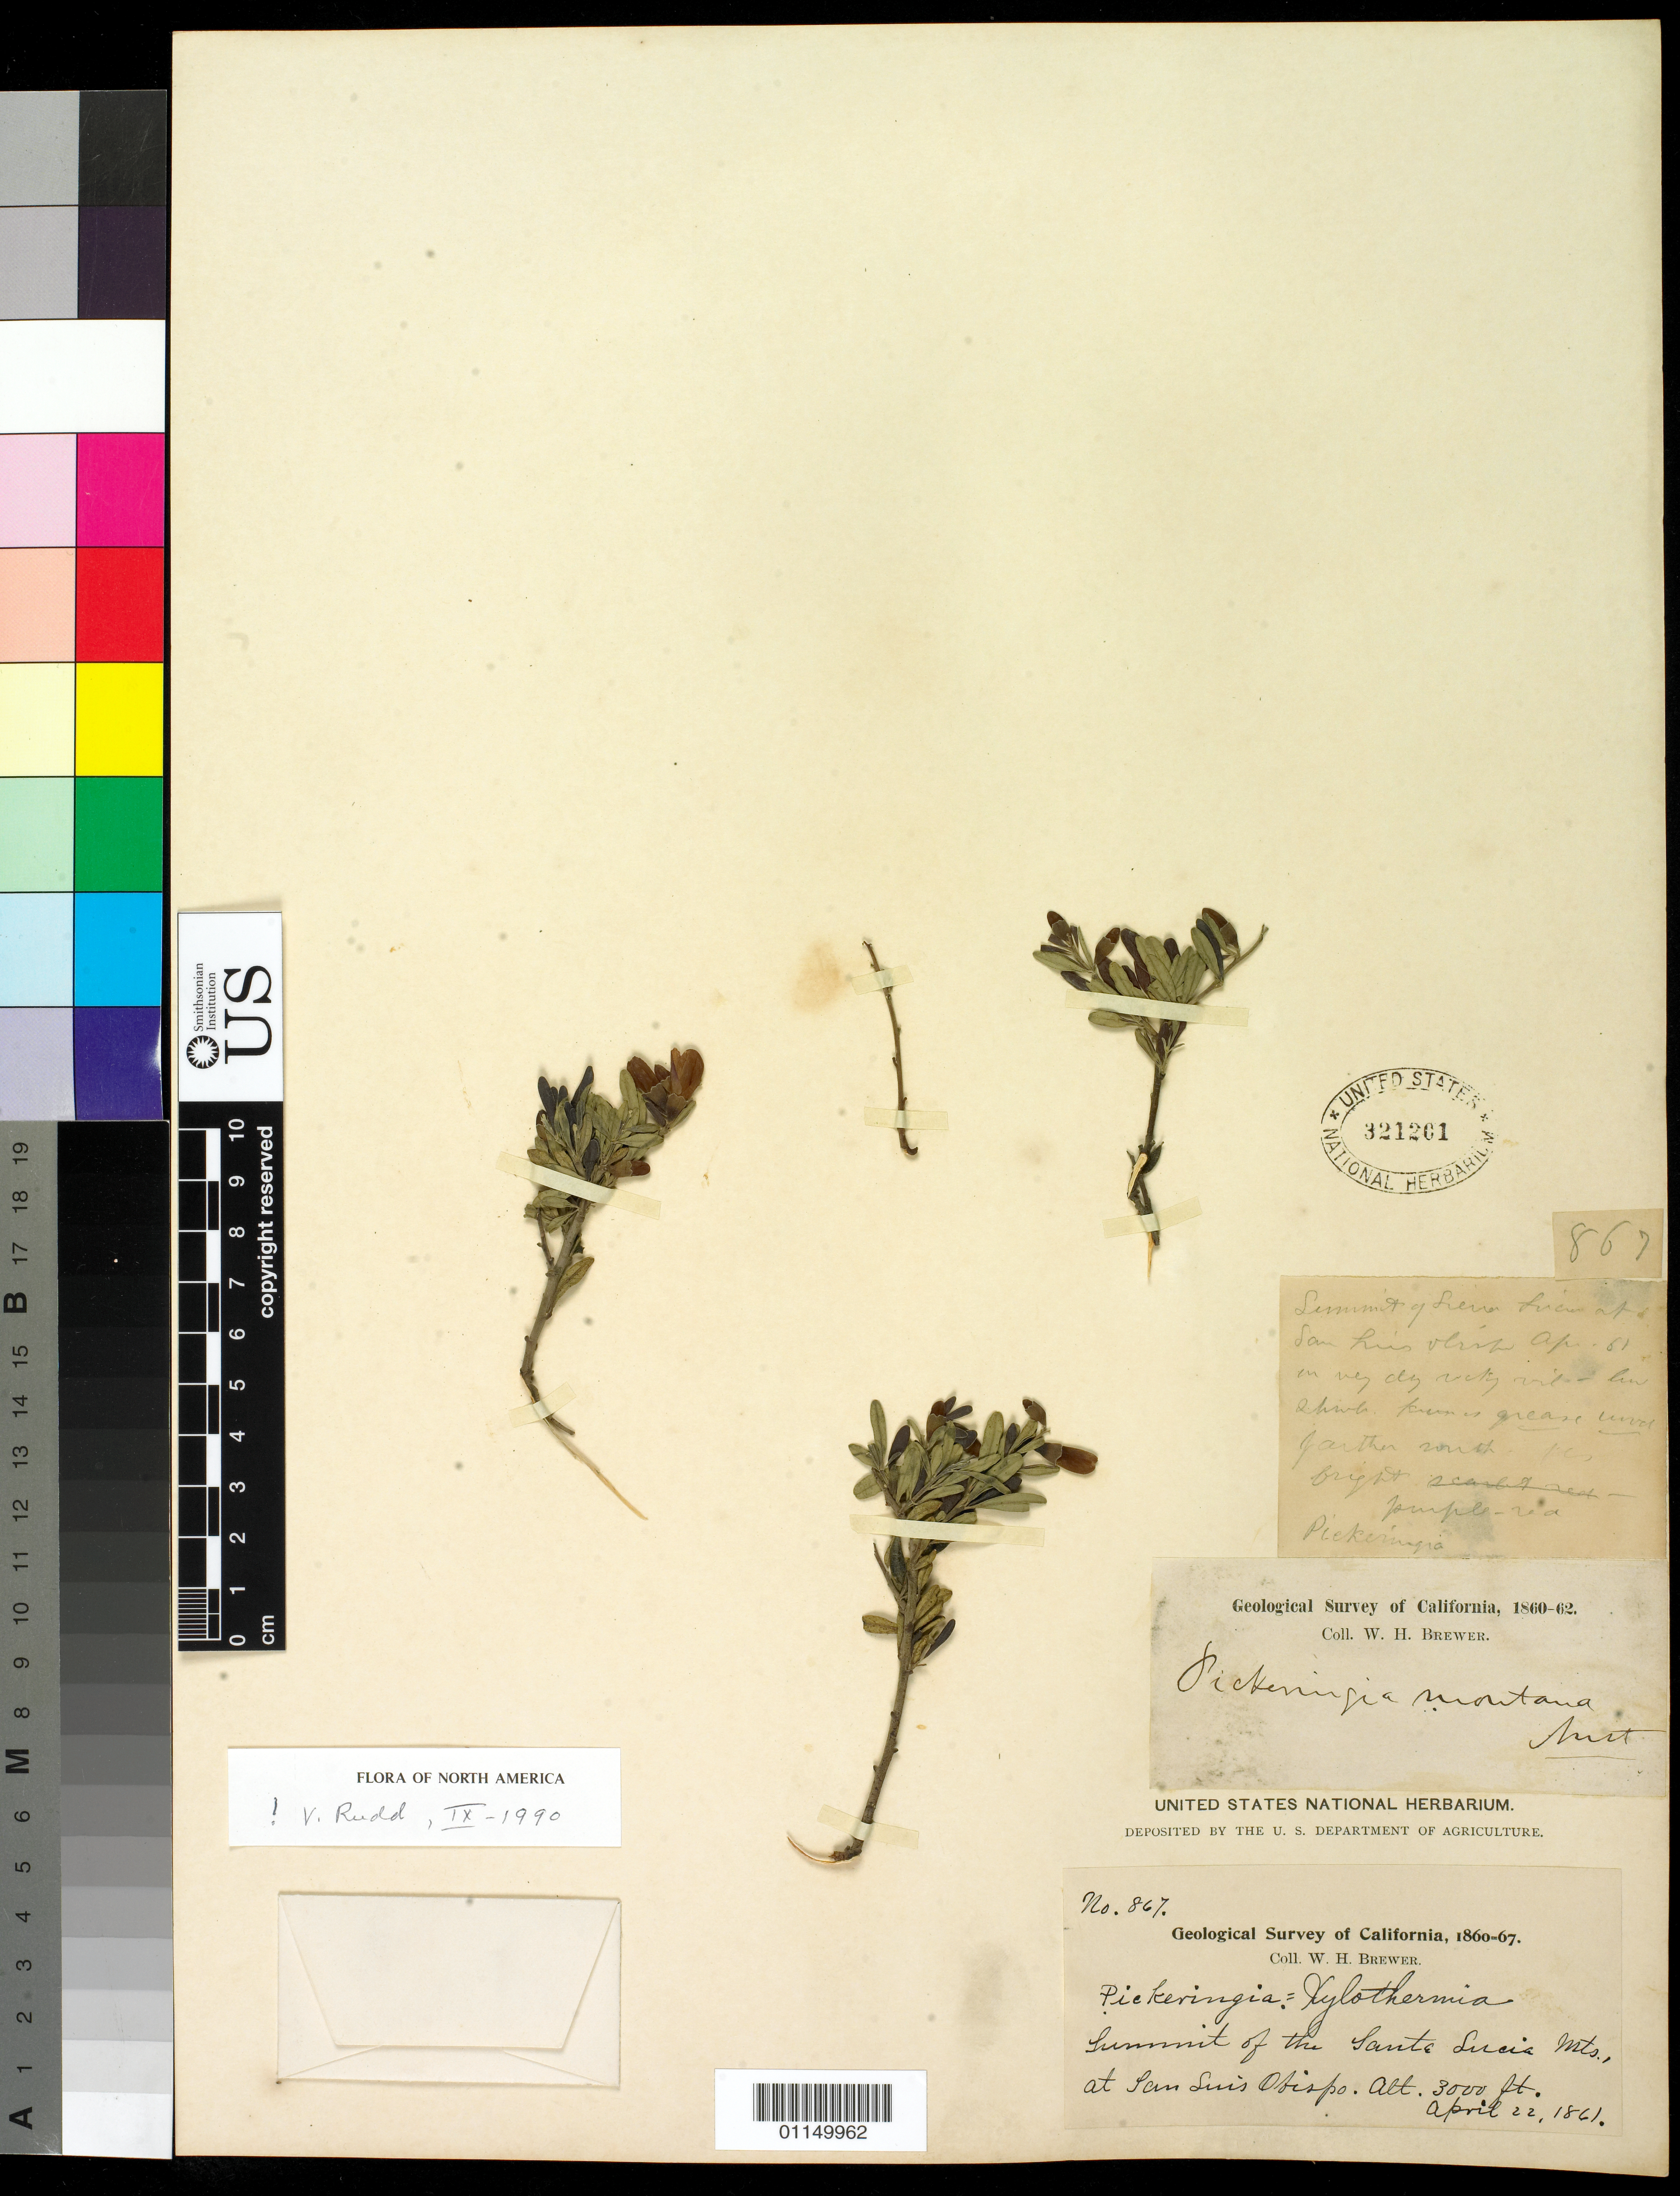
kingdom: Plantae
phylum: Tracheophyta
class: Magnoliopsida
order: Fabales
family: Fabaceae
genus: Pickeringia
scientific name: Pickeringia montana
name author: Nutt. ex Torr. & A. Gray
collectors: W. H. Brewer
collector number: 867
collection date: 1861-04-22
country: United States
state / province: California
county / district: San Luis Obispo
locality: Summit of the Santa Lucia Mts. at San Luis Obispo.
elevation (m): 914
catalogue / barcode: US 321201